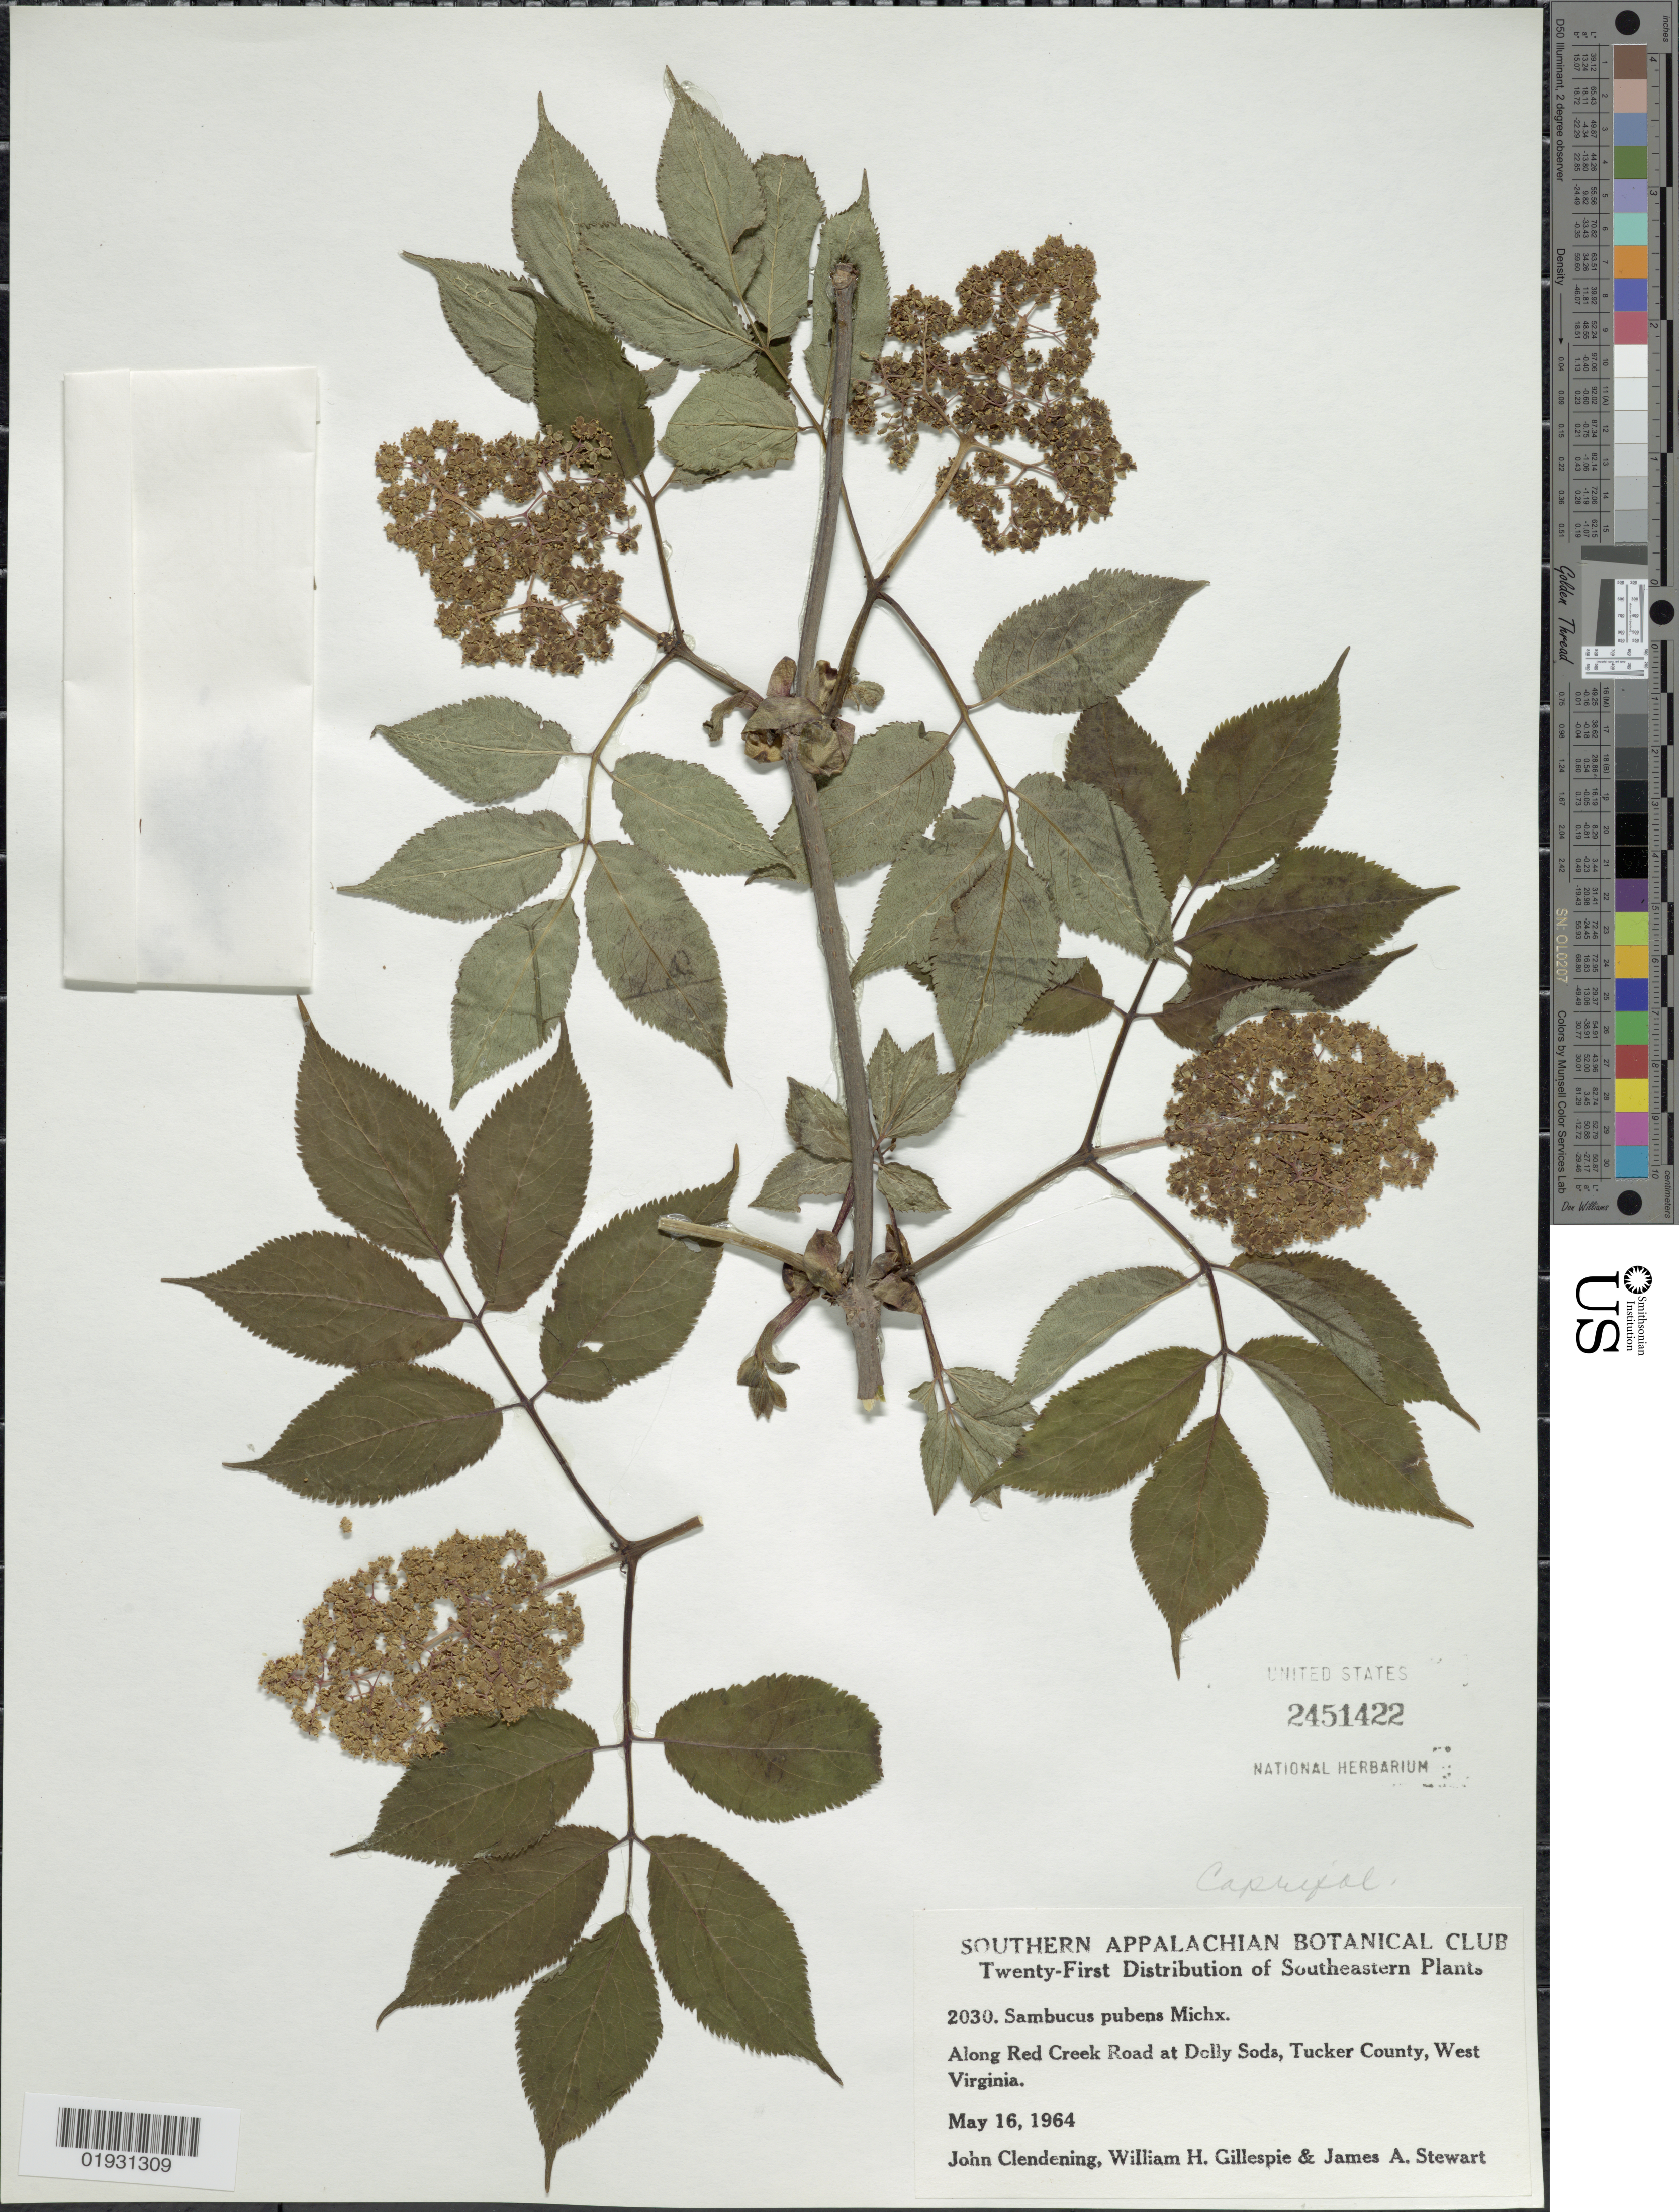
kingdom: Plantae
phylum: Tracheophyta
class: Magnoliopsida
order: Dipsacales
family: Viburnaceae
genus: Sambucus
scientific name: Sambucus racemosa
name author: L.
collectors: J. Clendening, W. Gillespie & J. A. Stewart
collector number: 2030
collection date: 1964-05-16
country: United States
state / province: West Virginia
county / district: Tucker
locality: Along Red Creek Road at Dolly Sods, Tucker County, West Virginia.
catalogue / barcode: US 2451422